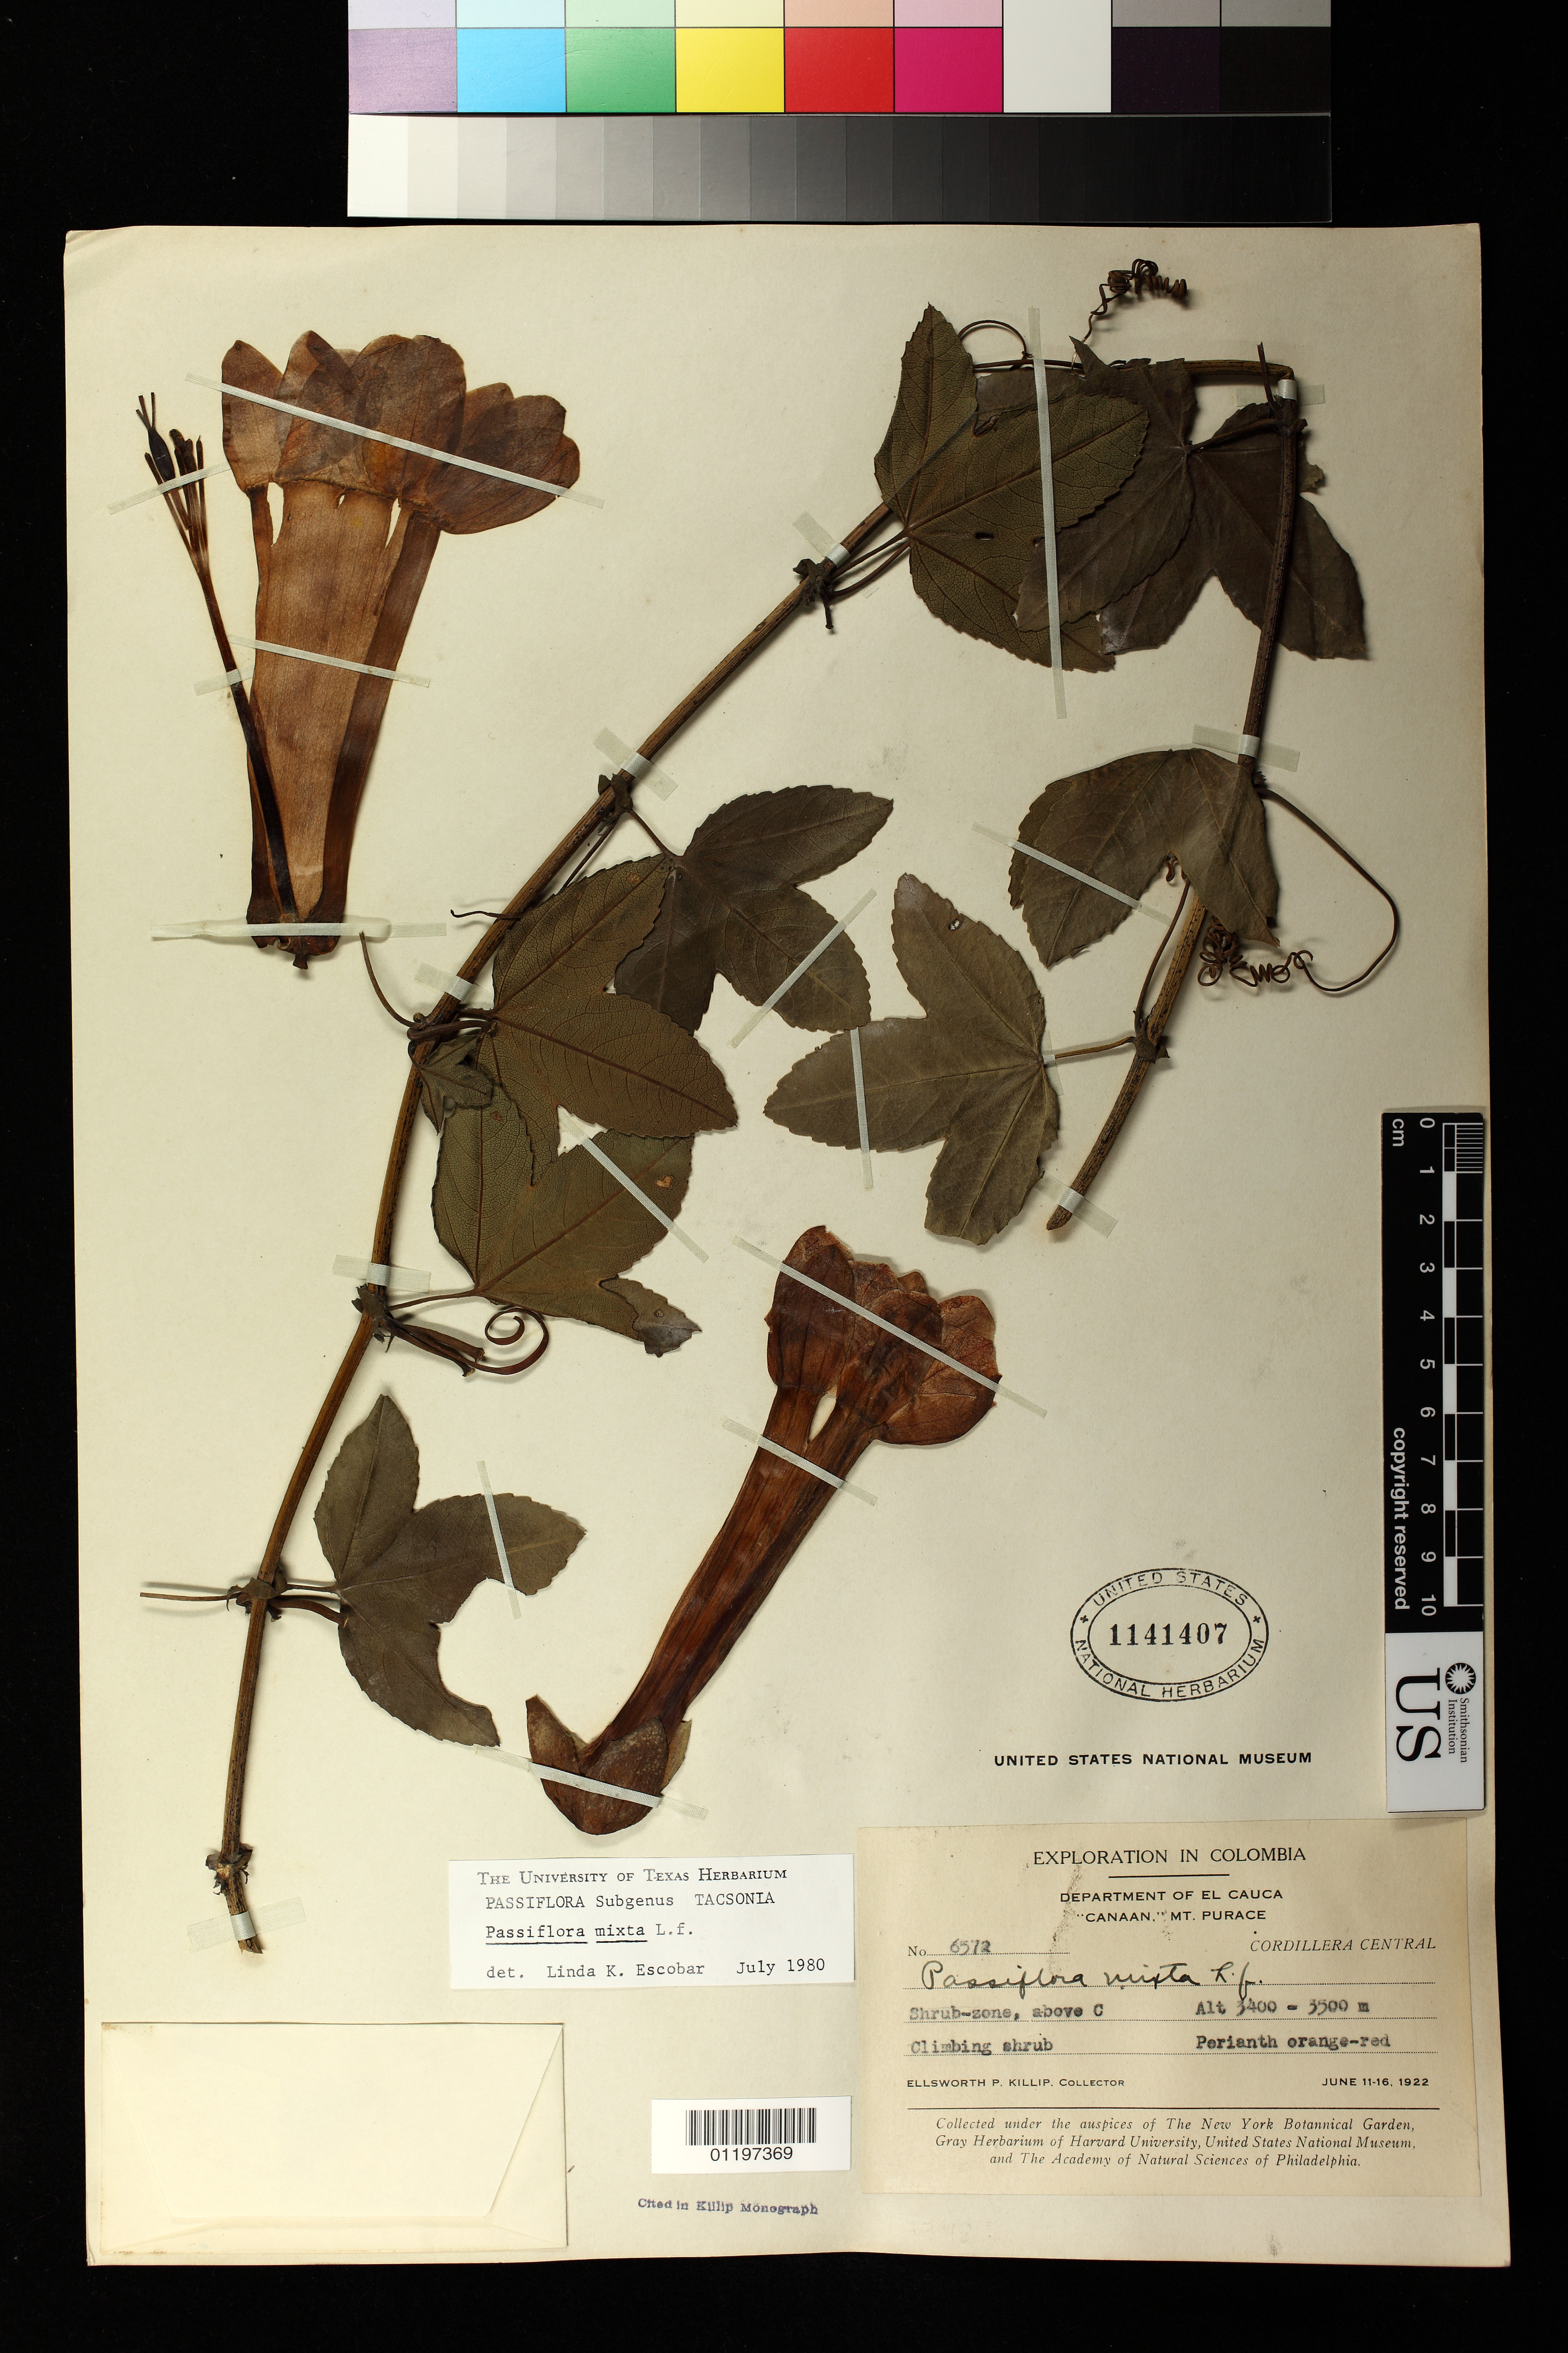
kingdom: Plantae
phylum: Tracheophyta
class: Magnoliopsida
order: Malpighiales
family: Passifloraceae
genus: Passiflora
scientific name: Passiflora mixta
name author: L. f.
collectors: E. P. Killip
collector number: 6572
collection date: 1922-06-11/1922-06-16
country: Colombia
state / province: Cauca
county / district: Cordillera Central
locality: "Canaan" Mt. Purace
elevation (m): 3400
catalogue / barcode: US 1141407